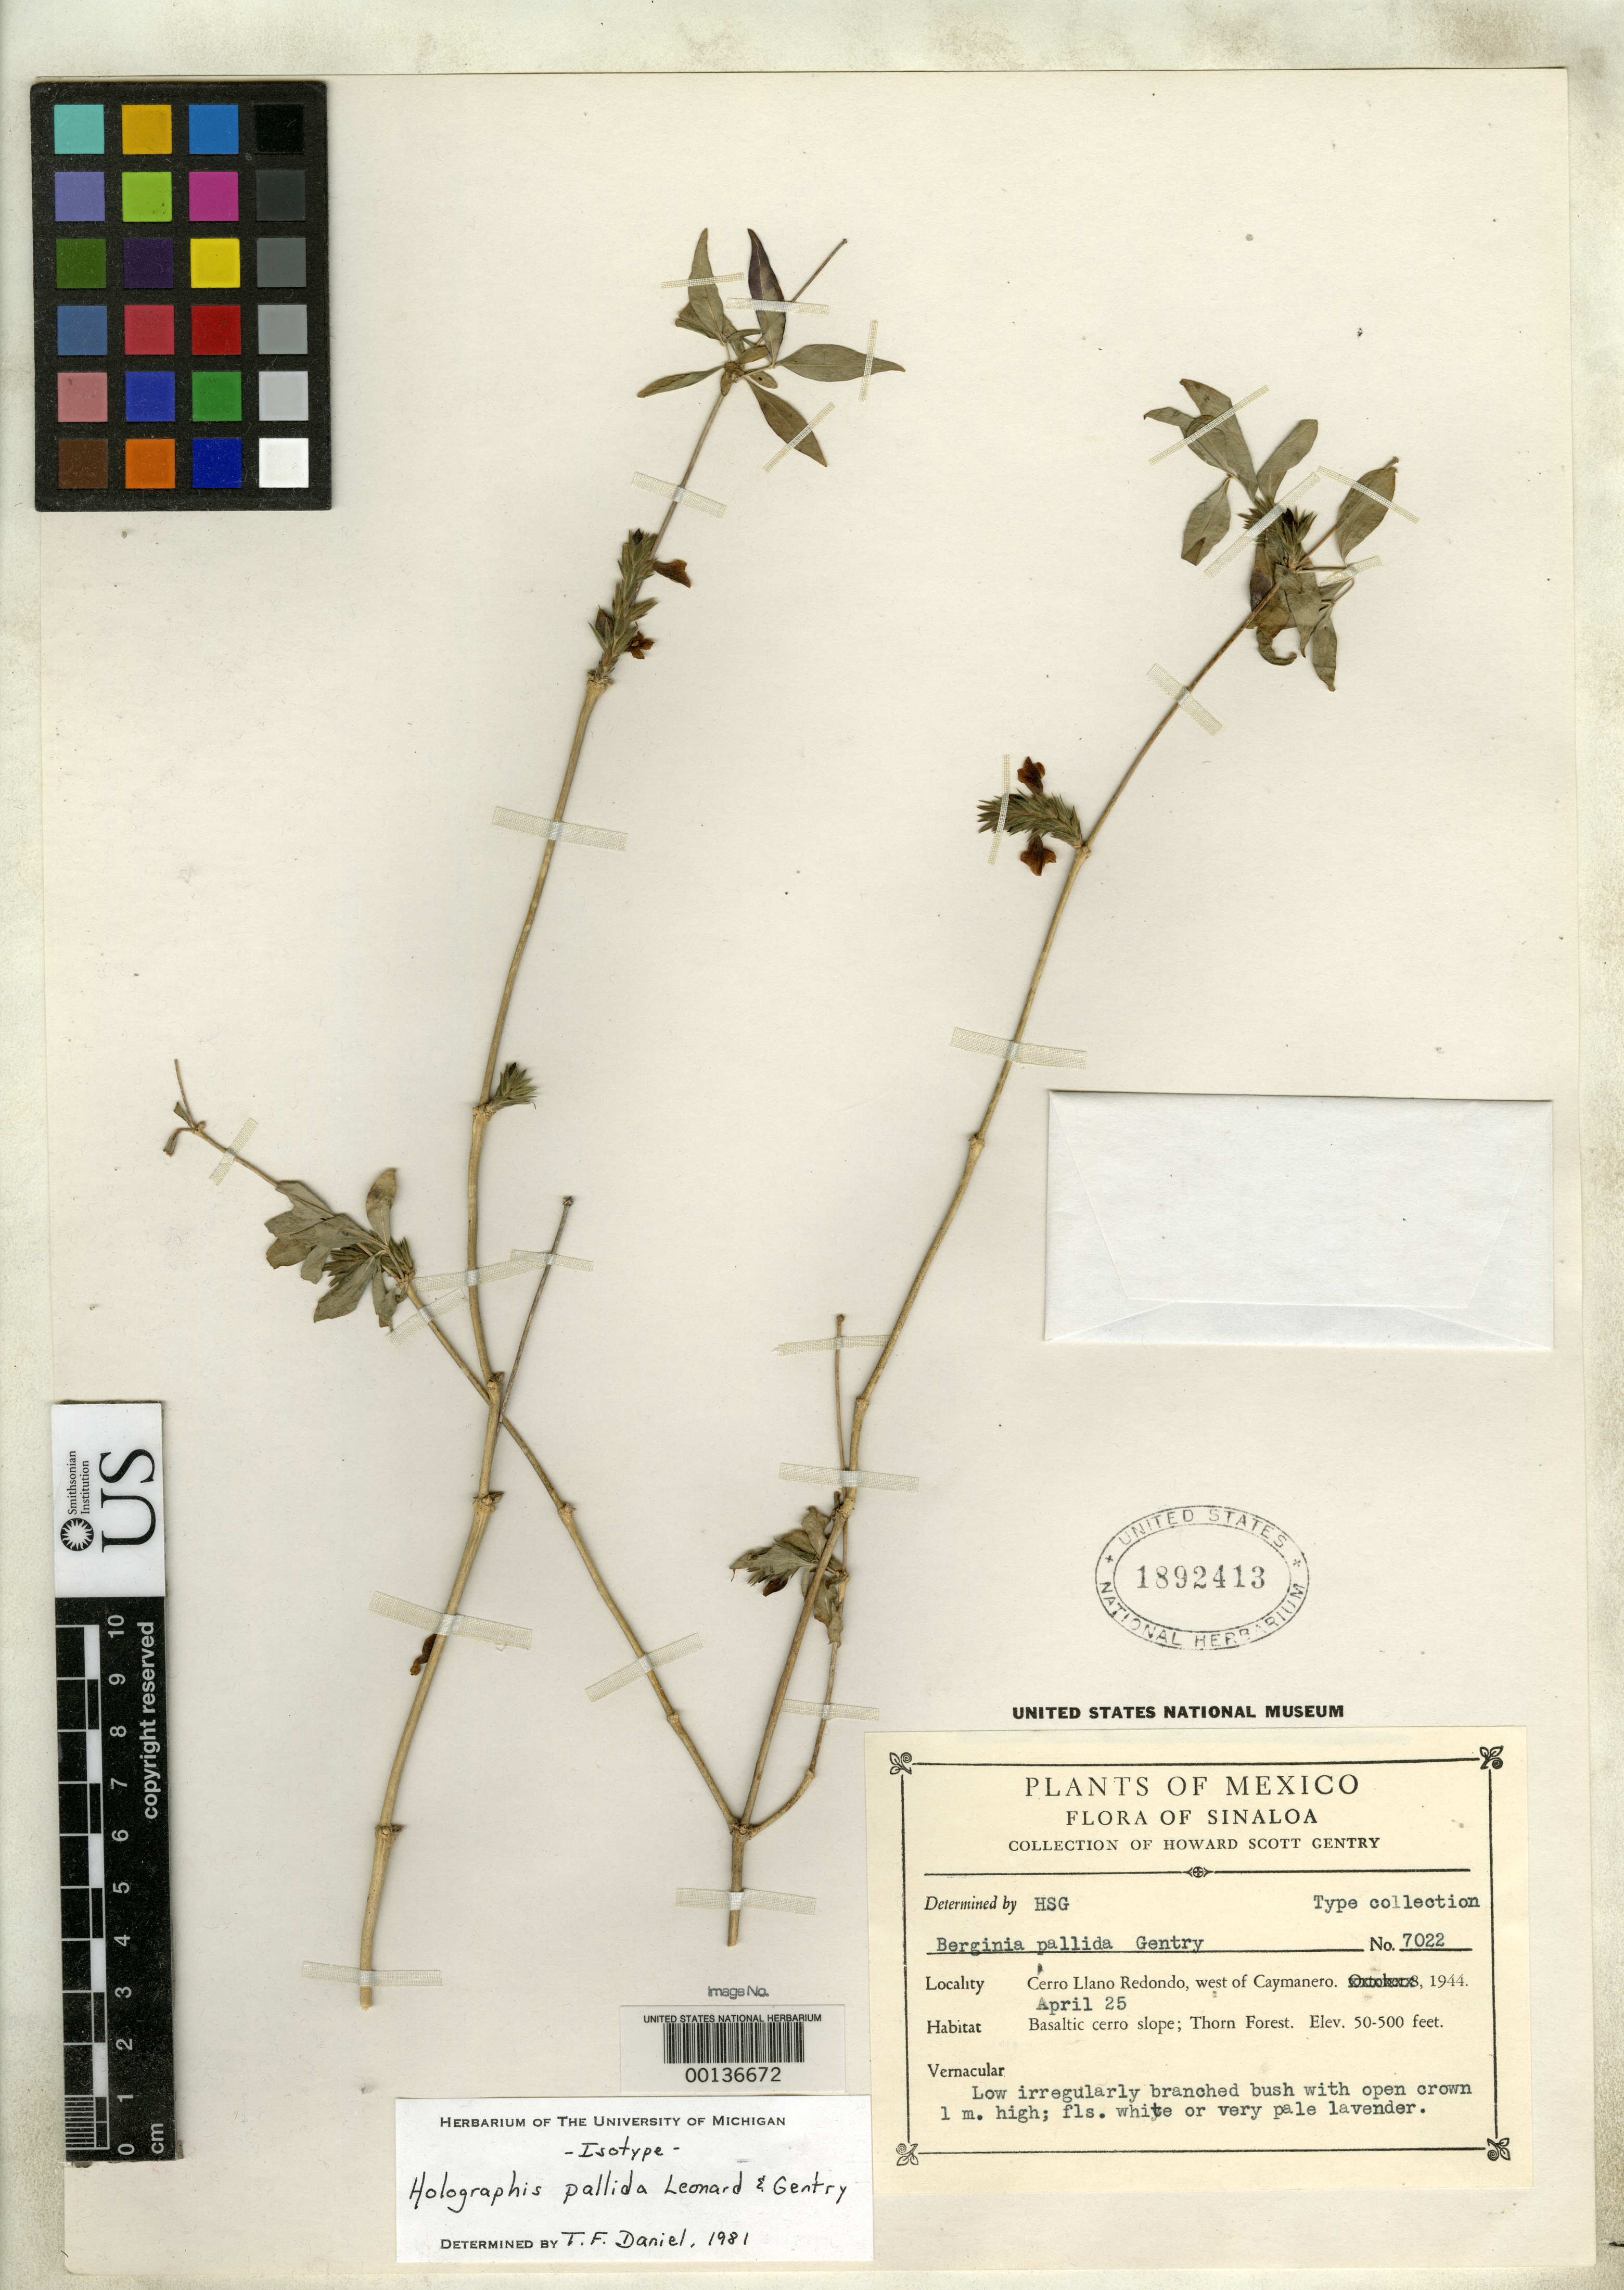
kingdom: Plantae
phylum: Tracheophyta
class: Magnoliopsida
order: Lamiales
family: Acanthaceae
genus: Holographis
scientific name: Holographis pallida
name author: Leonard & Gentry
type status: Isotype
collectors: H. S. Gentry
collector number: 7022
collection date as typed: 25 Apr 1944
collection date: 1944-04-25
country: Mexico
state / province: Sinaloa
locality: Cerro Llano Redondo, W of Caymanero; alt. 50-500 ft.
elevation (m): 15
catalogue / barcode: US 1892413